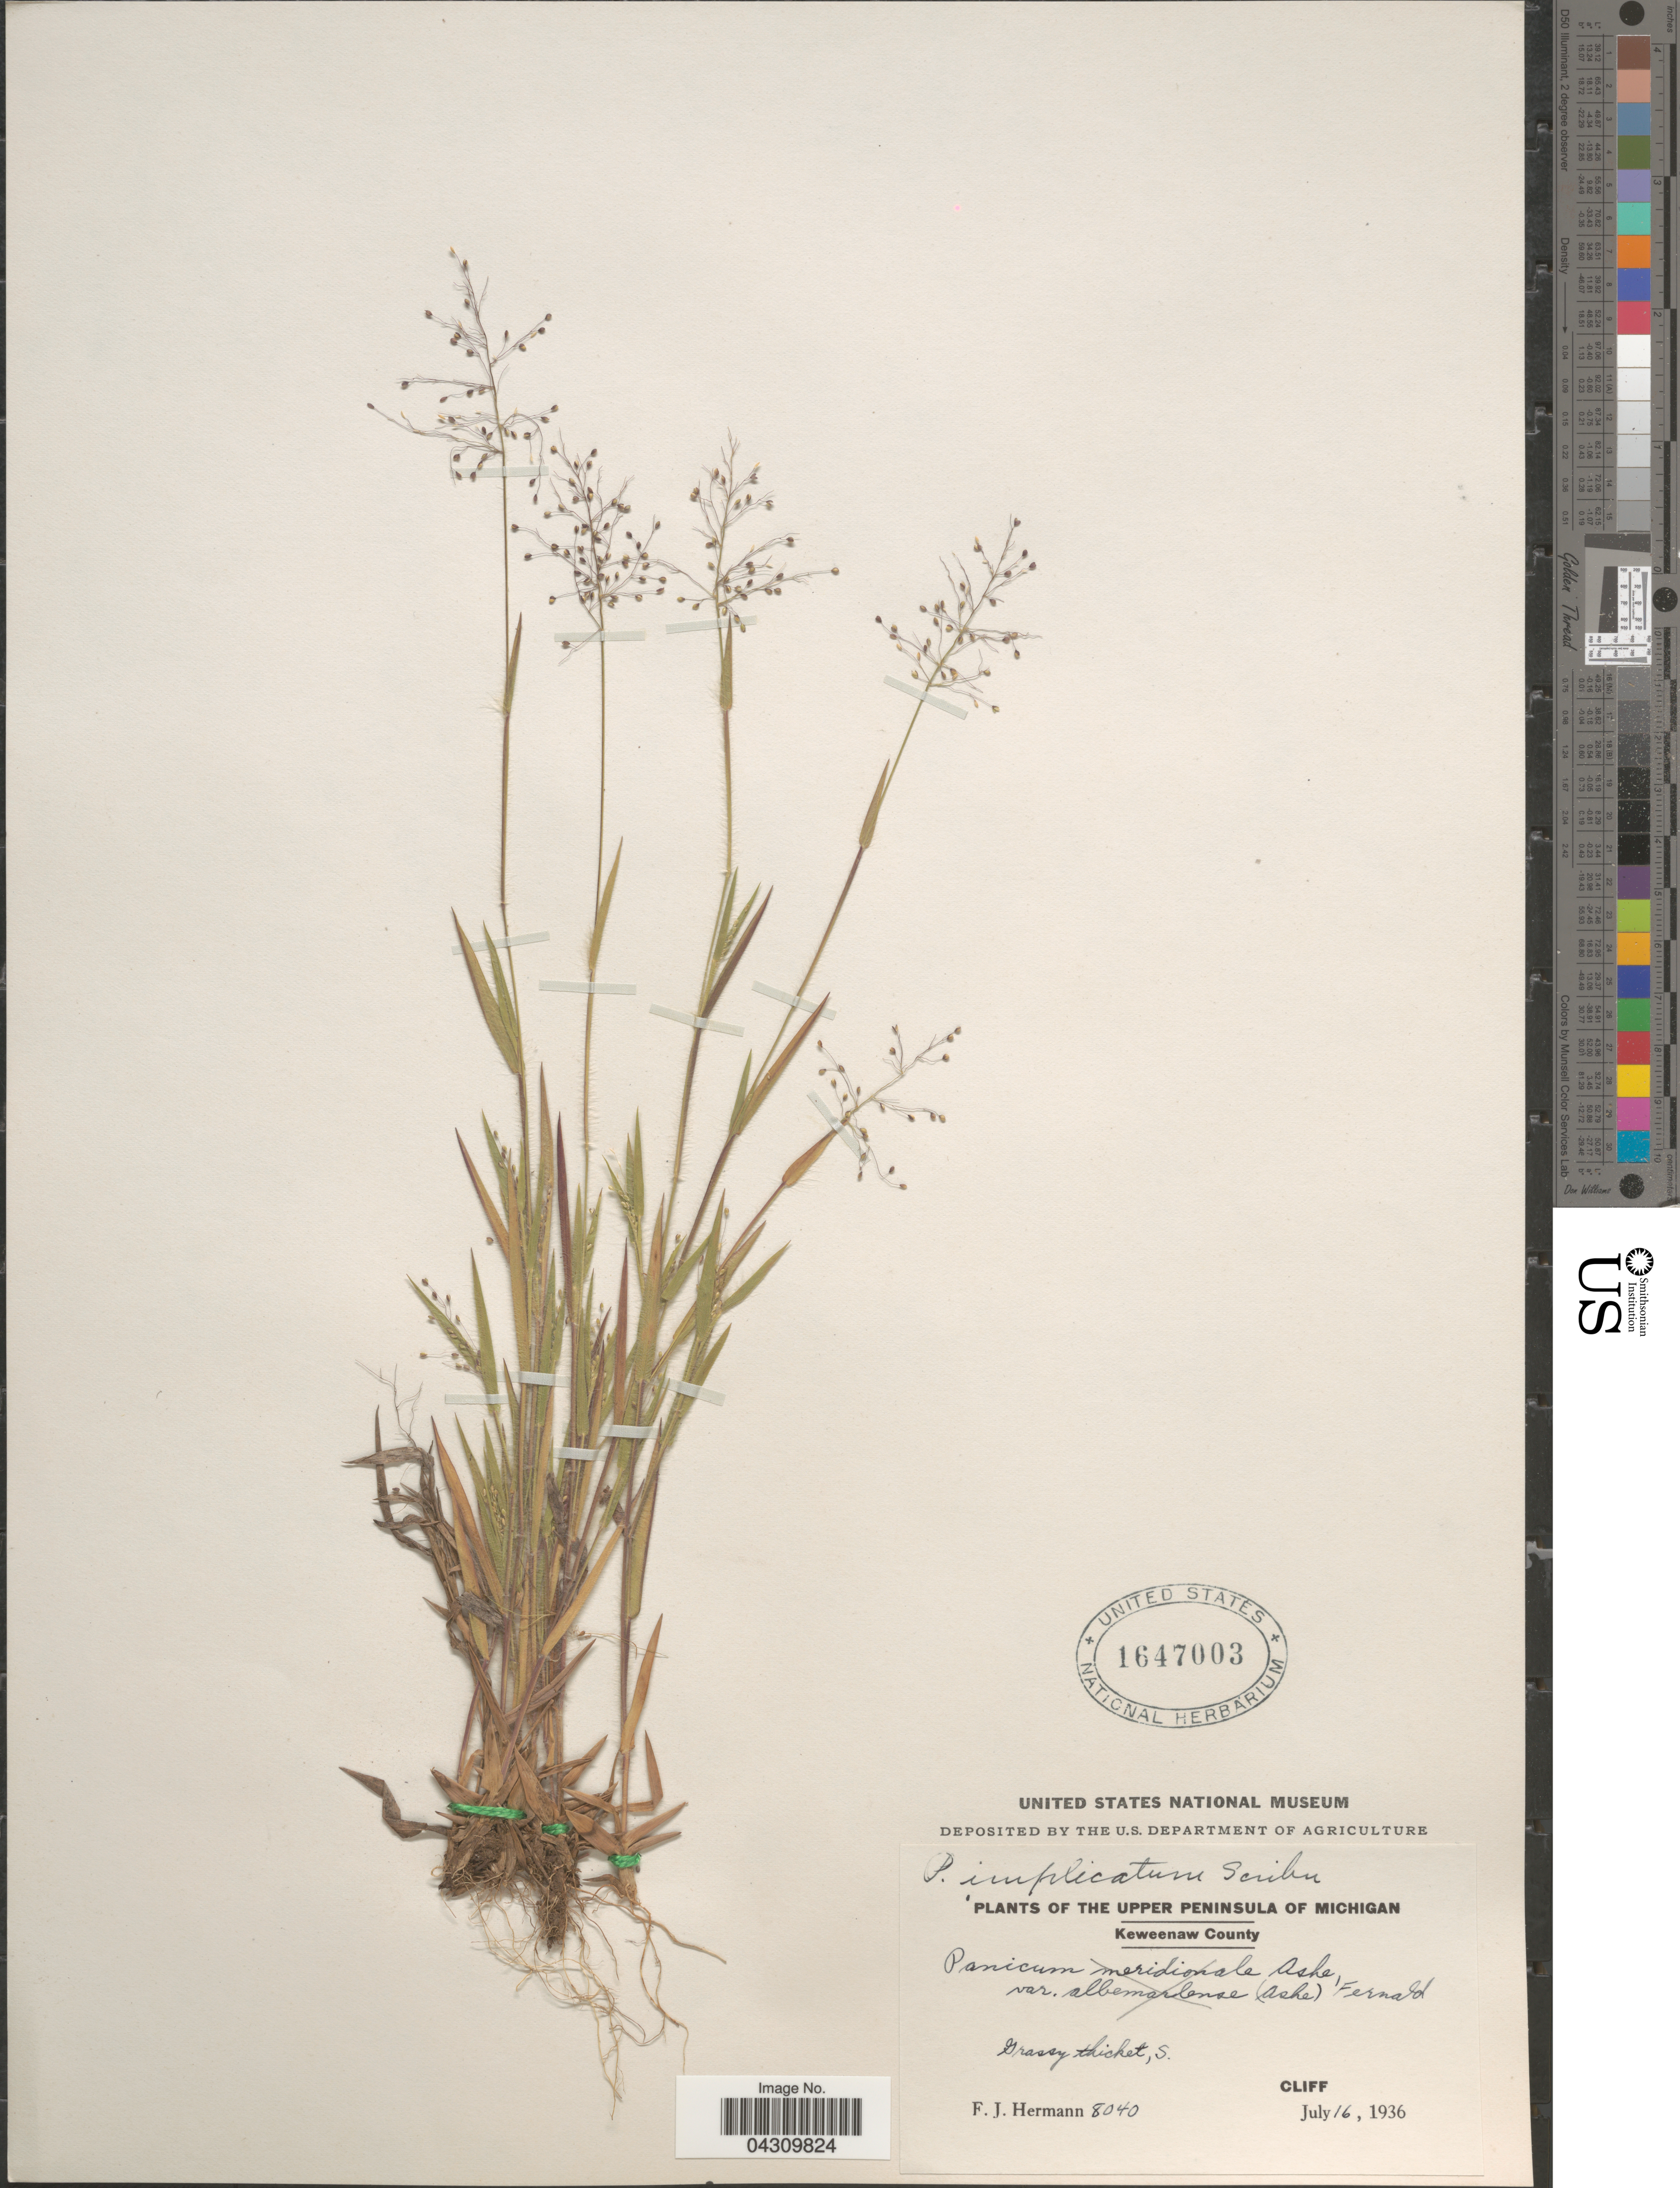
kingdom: Plantae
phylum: Tracheophyta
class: Liliopsida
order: Poales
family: Poaceae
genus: Dichanthelium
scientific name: Dichanthelium acuminatum var. acuminatum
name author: (Sw.) Gould & C.A. Clark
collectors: F. J. Hermann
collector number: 8040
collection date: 1936-07-16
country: United States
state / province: Michigan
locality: The Upper Peninsula of Michigan. Keweenaw County. Grassy thicket, S. Cliff.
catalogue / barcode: US 1647003